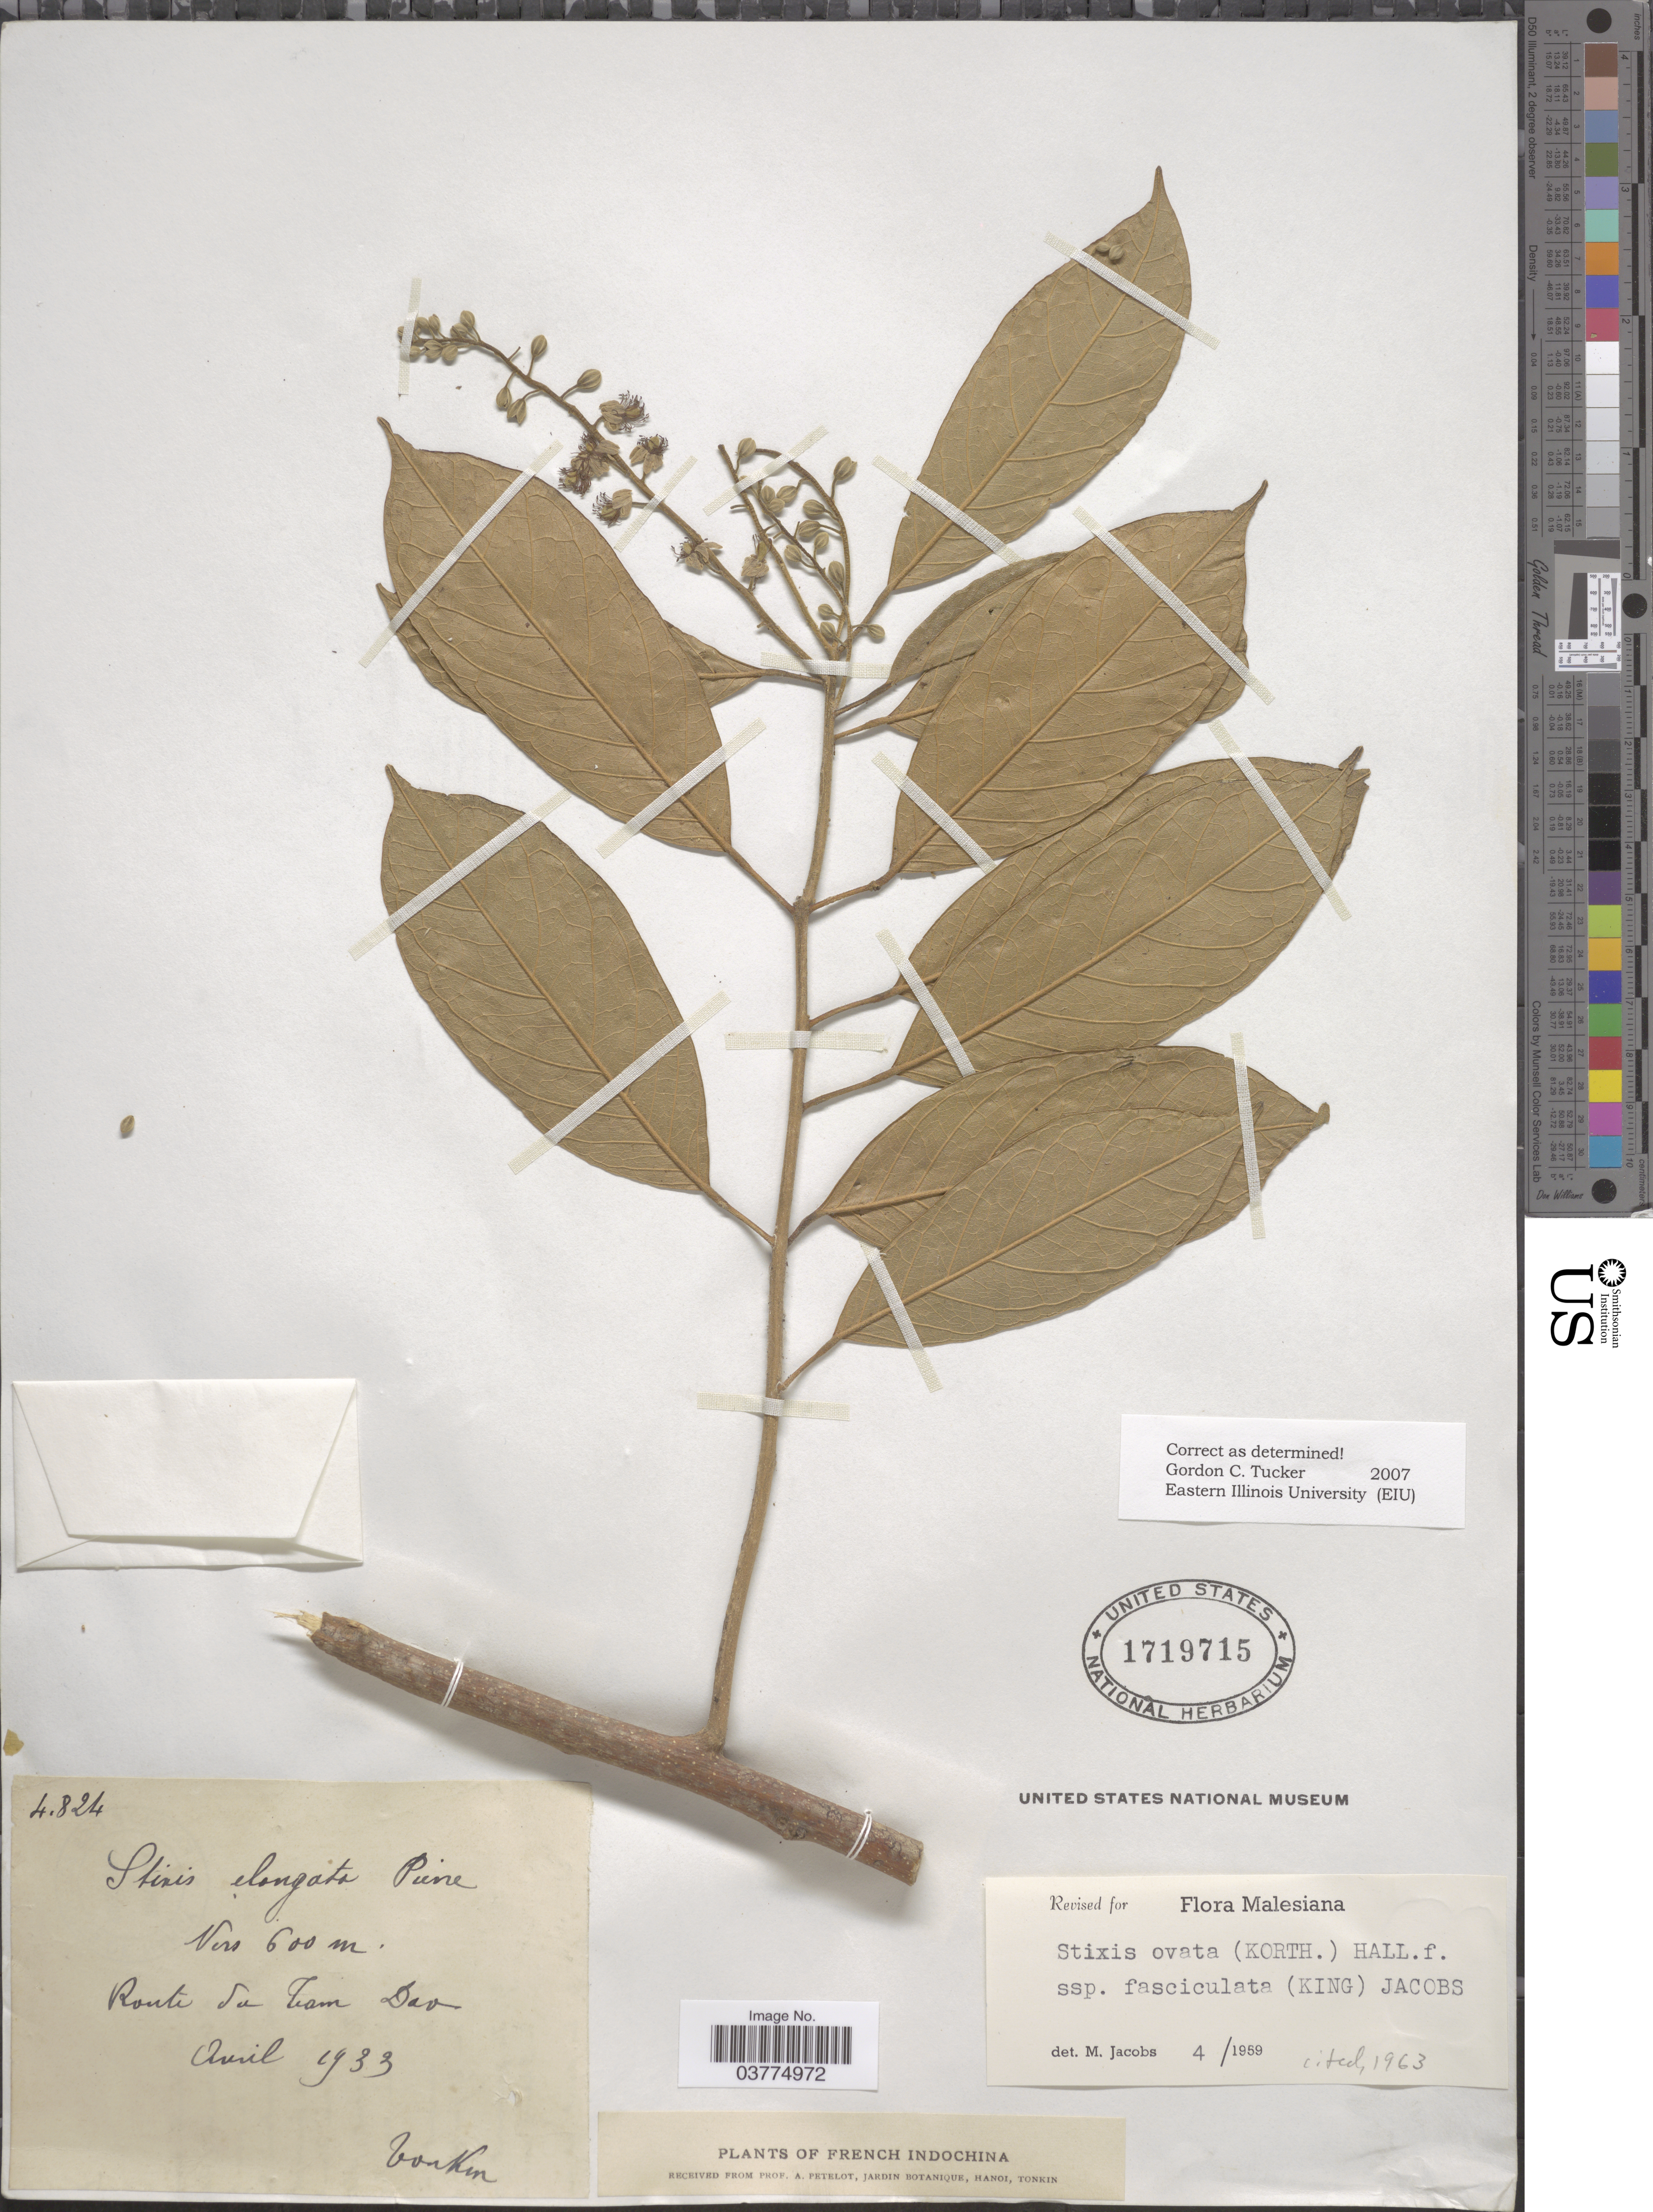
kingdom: Plantae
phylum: Tracheophyta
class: Magnoliopsida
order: Brassicales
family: Stixaceae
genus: Stixis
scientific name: Stixis ovata subsp. fasciculata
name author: (King) M. Jacobs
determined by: Jacobs, M.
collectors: P. A. Pételot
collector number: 4824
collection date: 1933-04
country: Vietnam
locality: French Indochina. Route du Tam Dao.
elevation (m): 600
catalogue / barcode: US 1719715